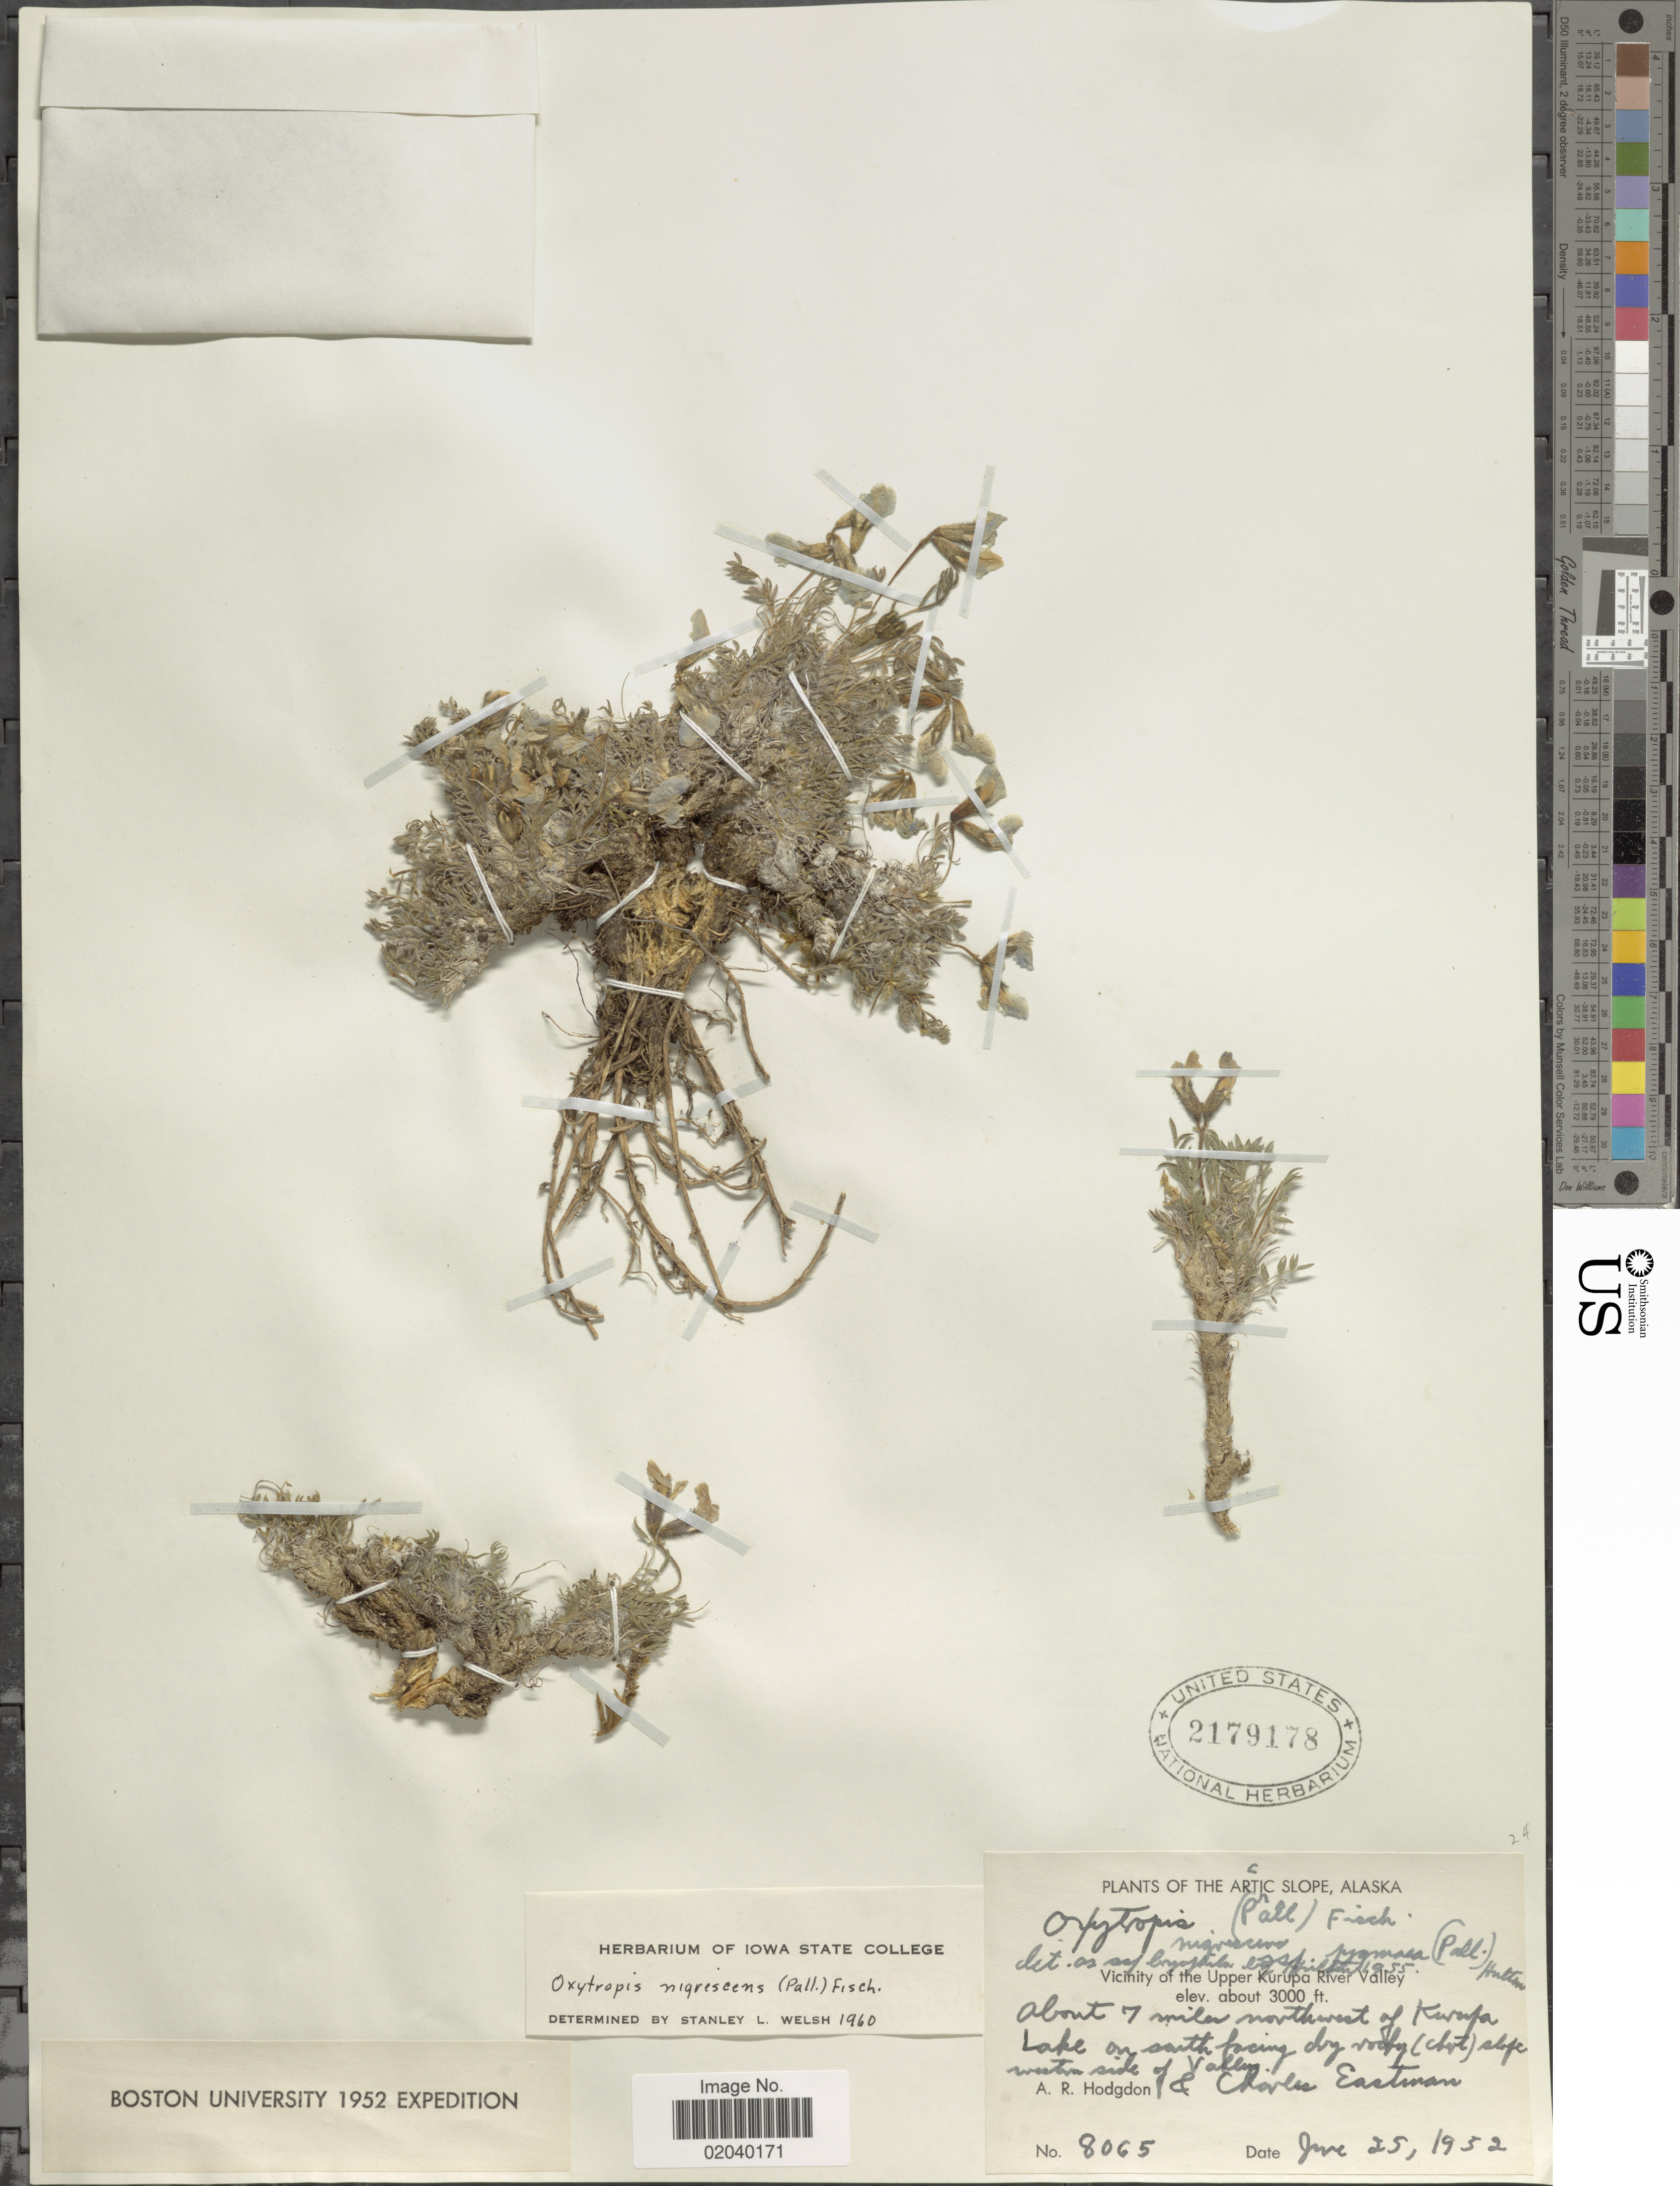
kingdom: Plantae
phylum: Tracheophyta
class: Magnoliopsida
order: Fabales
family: Fabaceae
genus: Oxytropis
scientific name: Oxytropis nigrescens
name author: (Pall.) Fisch. ex DC.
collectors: A. R. Hodgdon & C. Eastman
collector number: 8065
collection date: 1952-06-25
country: United States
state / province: Alaska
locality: Arctic Slope, Vicinity of the Upper Kurupa River Valley, About 7 miles northwest of Kurupa Lake on south facing dry rocky (bot) slope water side of valley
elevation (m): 914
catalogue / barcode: US 2179178